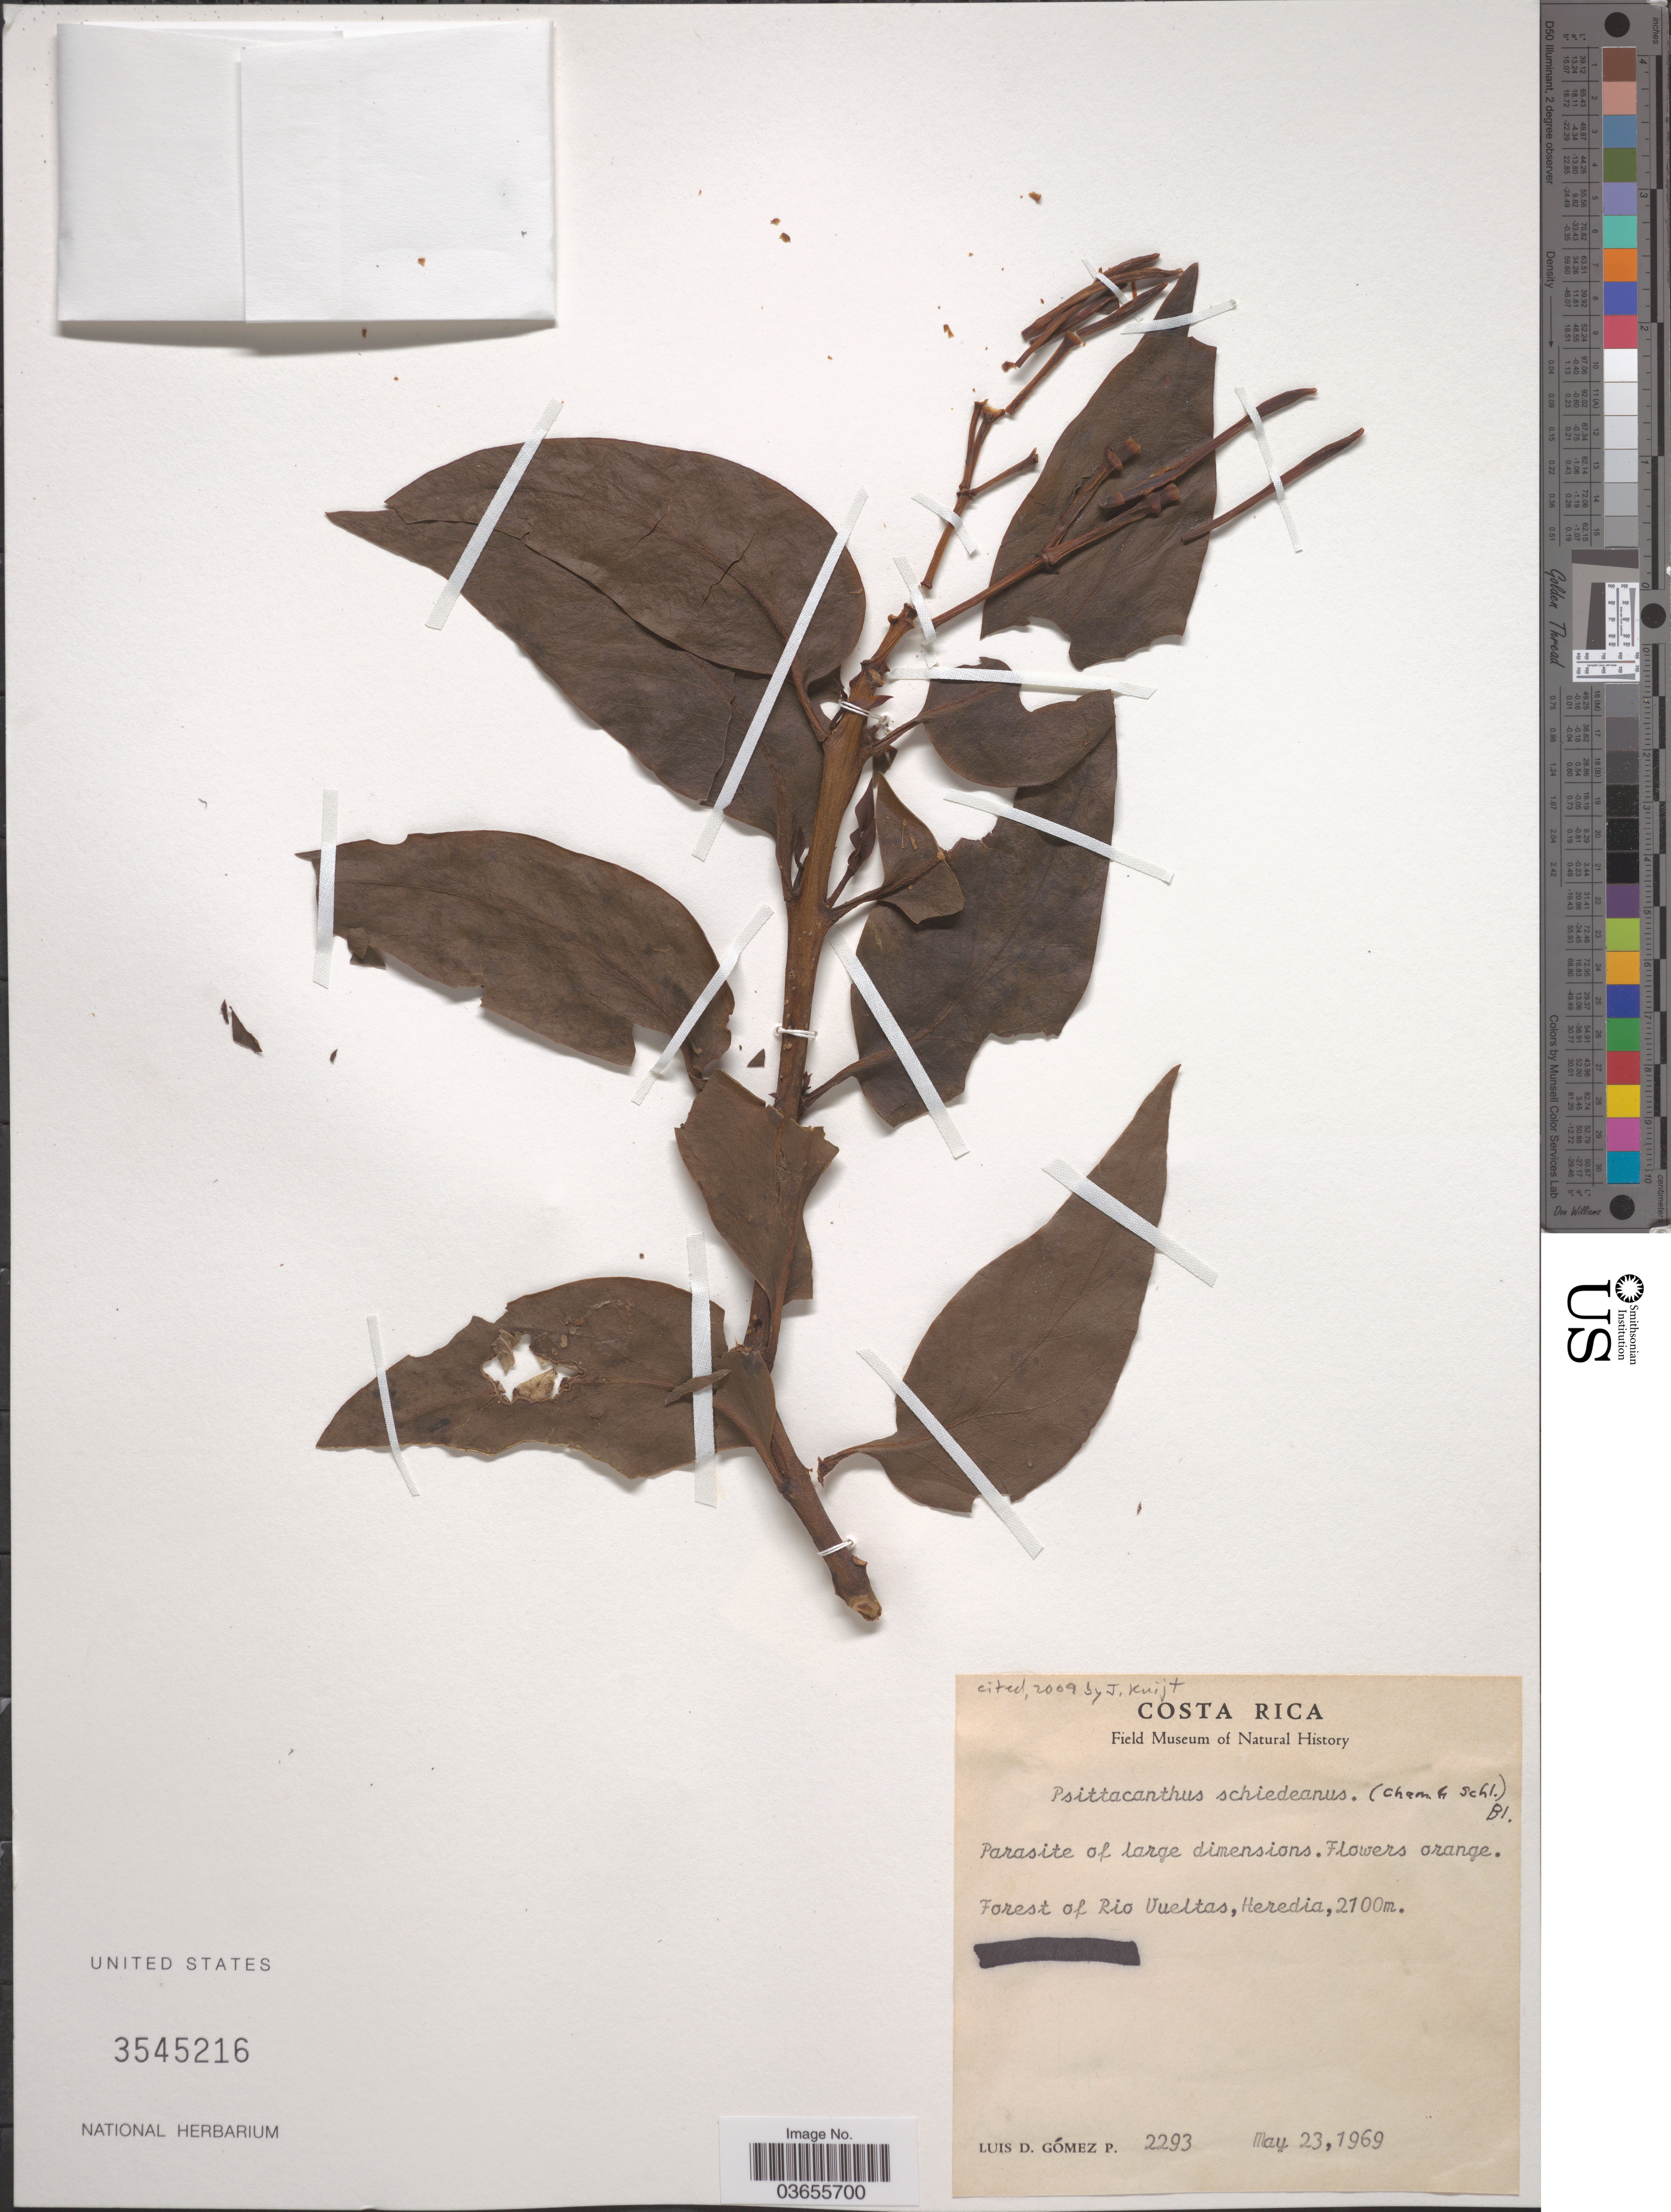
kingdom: Plantae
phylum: Tracheophyta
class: Magnoliopsida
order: Santalales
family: Loranthaceae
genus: Psittacanthus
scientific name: Psittacanthus schiedeanus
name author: (Schltdl. & Cham.) Blume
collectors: L. D. Gómez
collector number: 2293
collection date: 1969-05-23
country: Costa Rica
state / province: Heredia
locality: Forest of Rio Vueltas.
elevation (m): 2100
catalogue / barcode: US 3545216